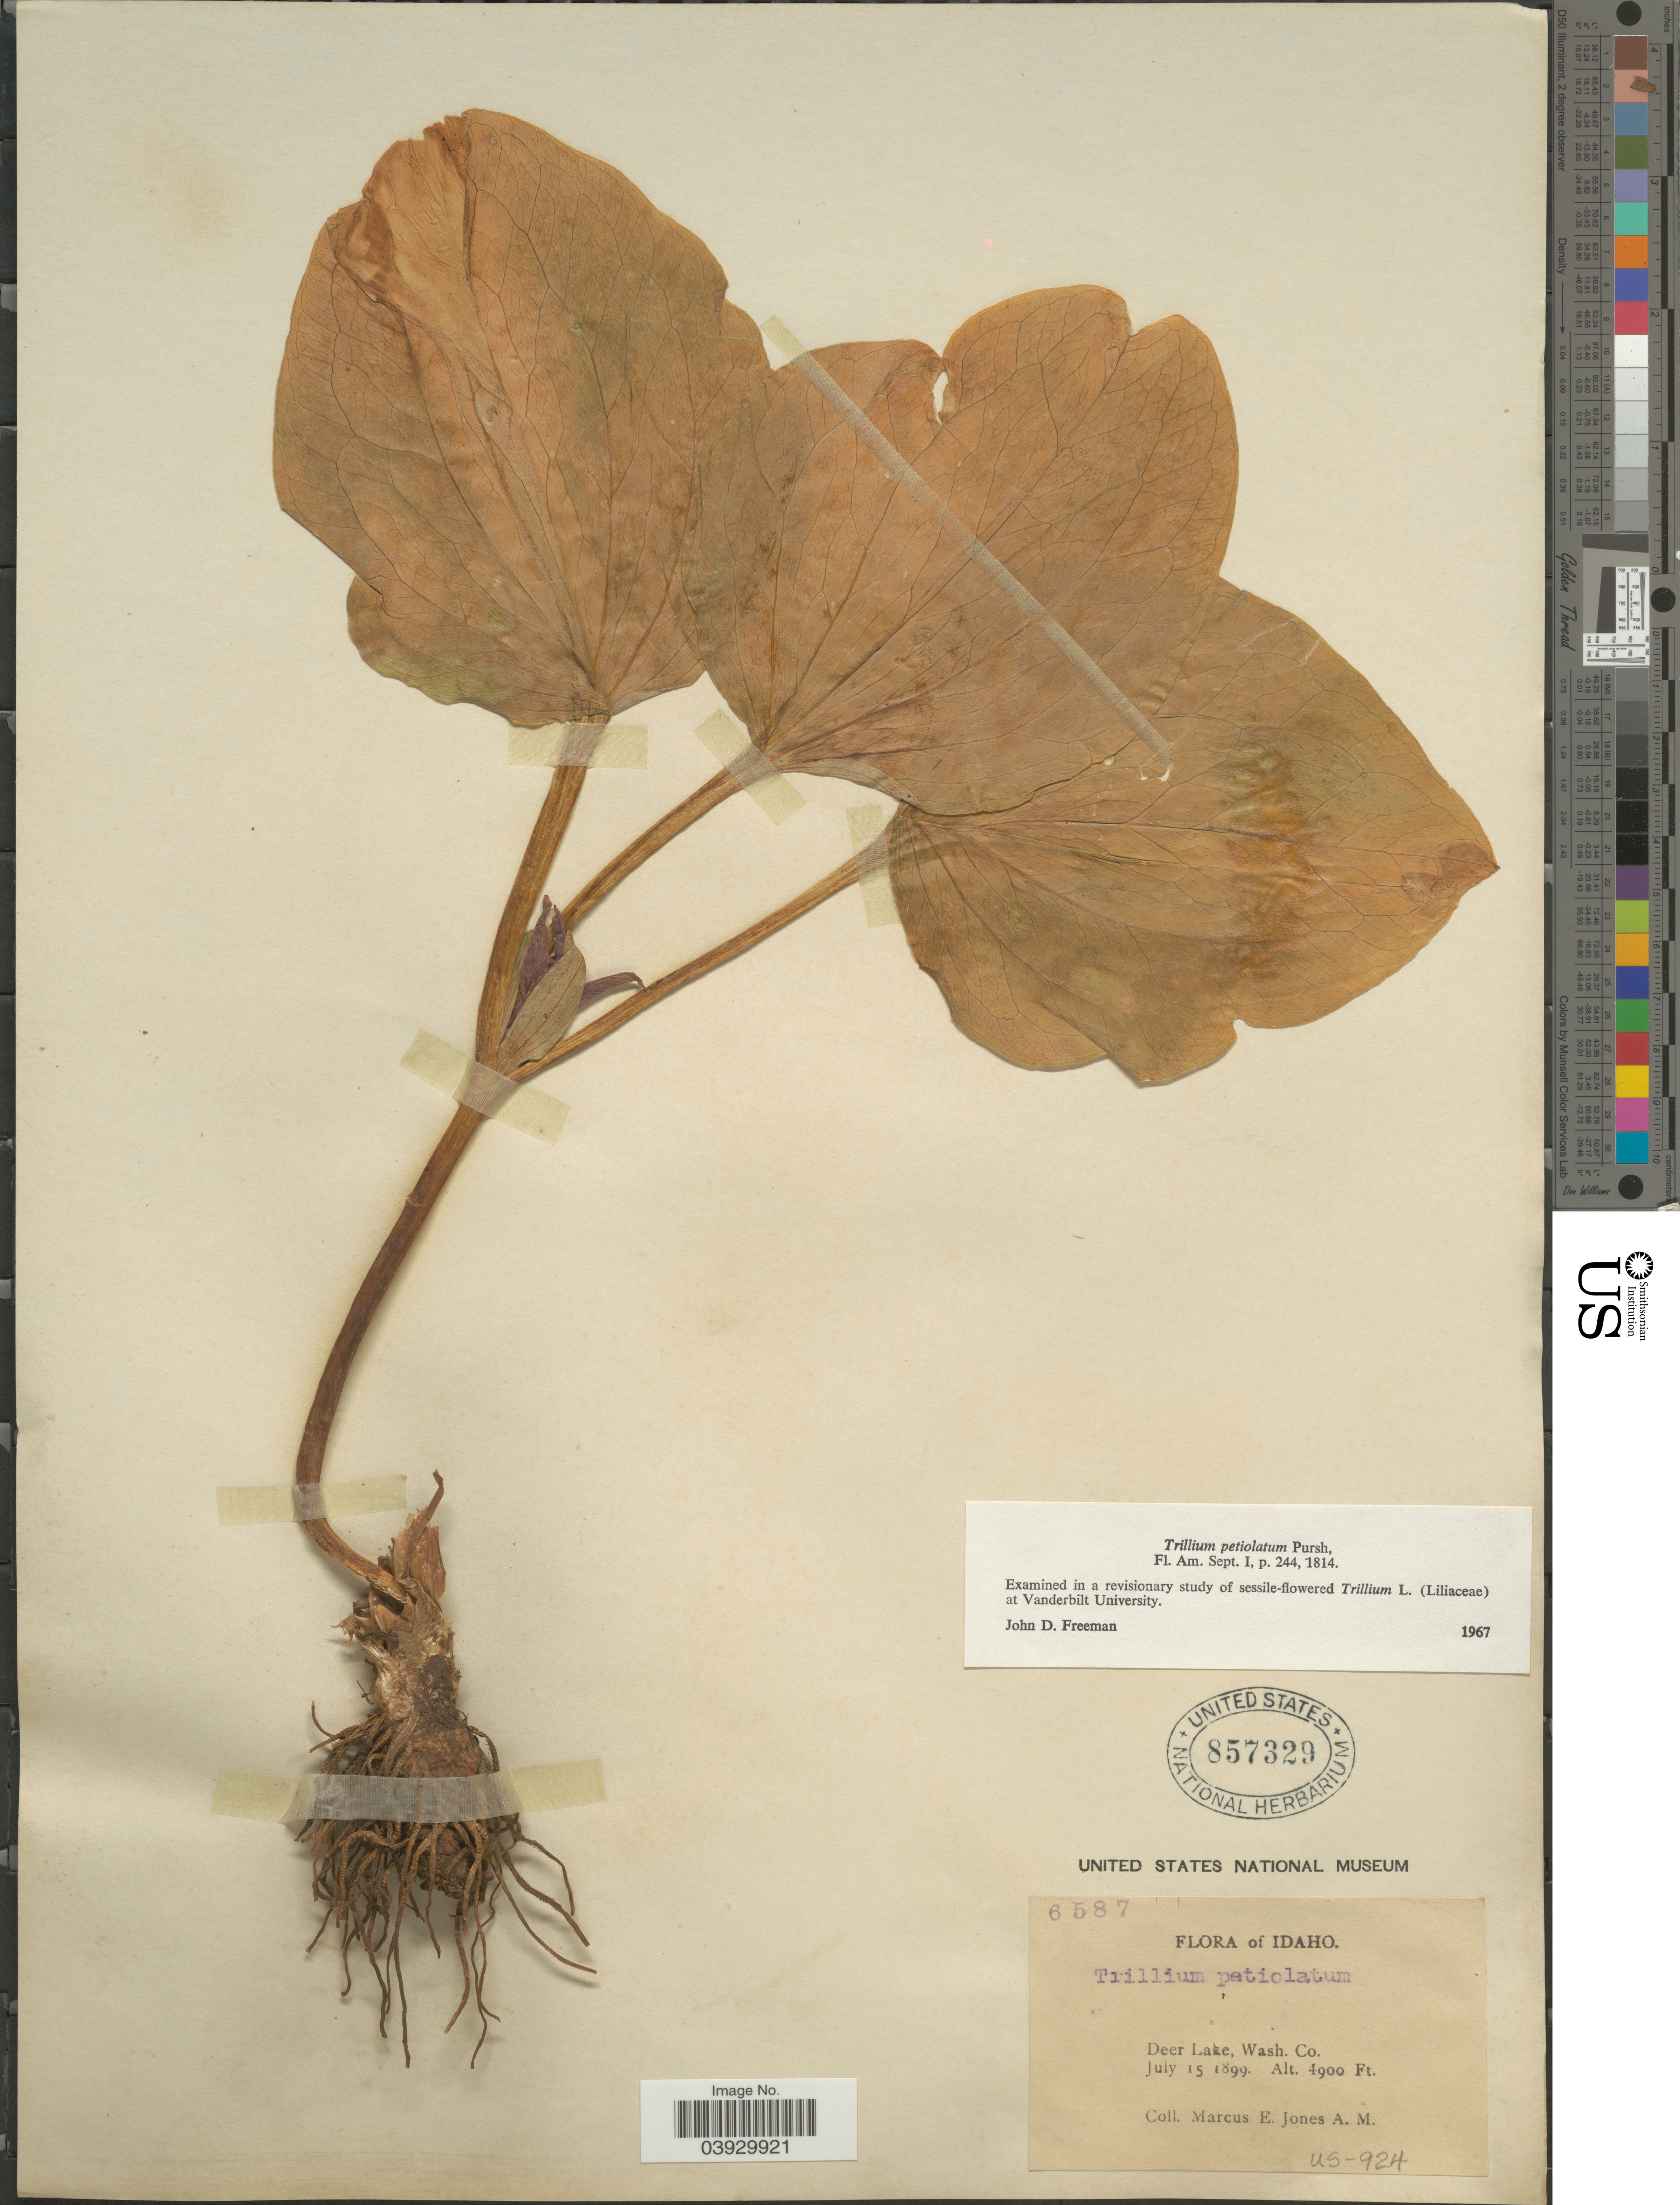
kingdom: Plantae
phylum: Tracheophyta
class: Liliopsida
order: Liliales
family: Melanthiaceae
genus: Trillium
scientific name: Trillium petiolatum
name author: Pursh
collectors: M. E. Jones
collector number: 6587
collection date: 1899-07-15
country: United States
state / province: Idaho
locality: Deer Lake, Wash. Co.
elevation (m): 1494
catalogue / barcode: US 857329